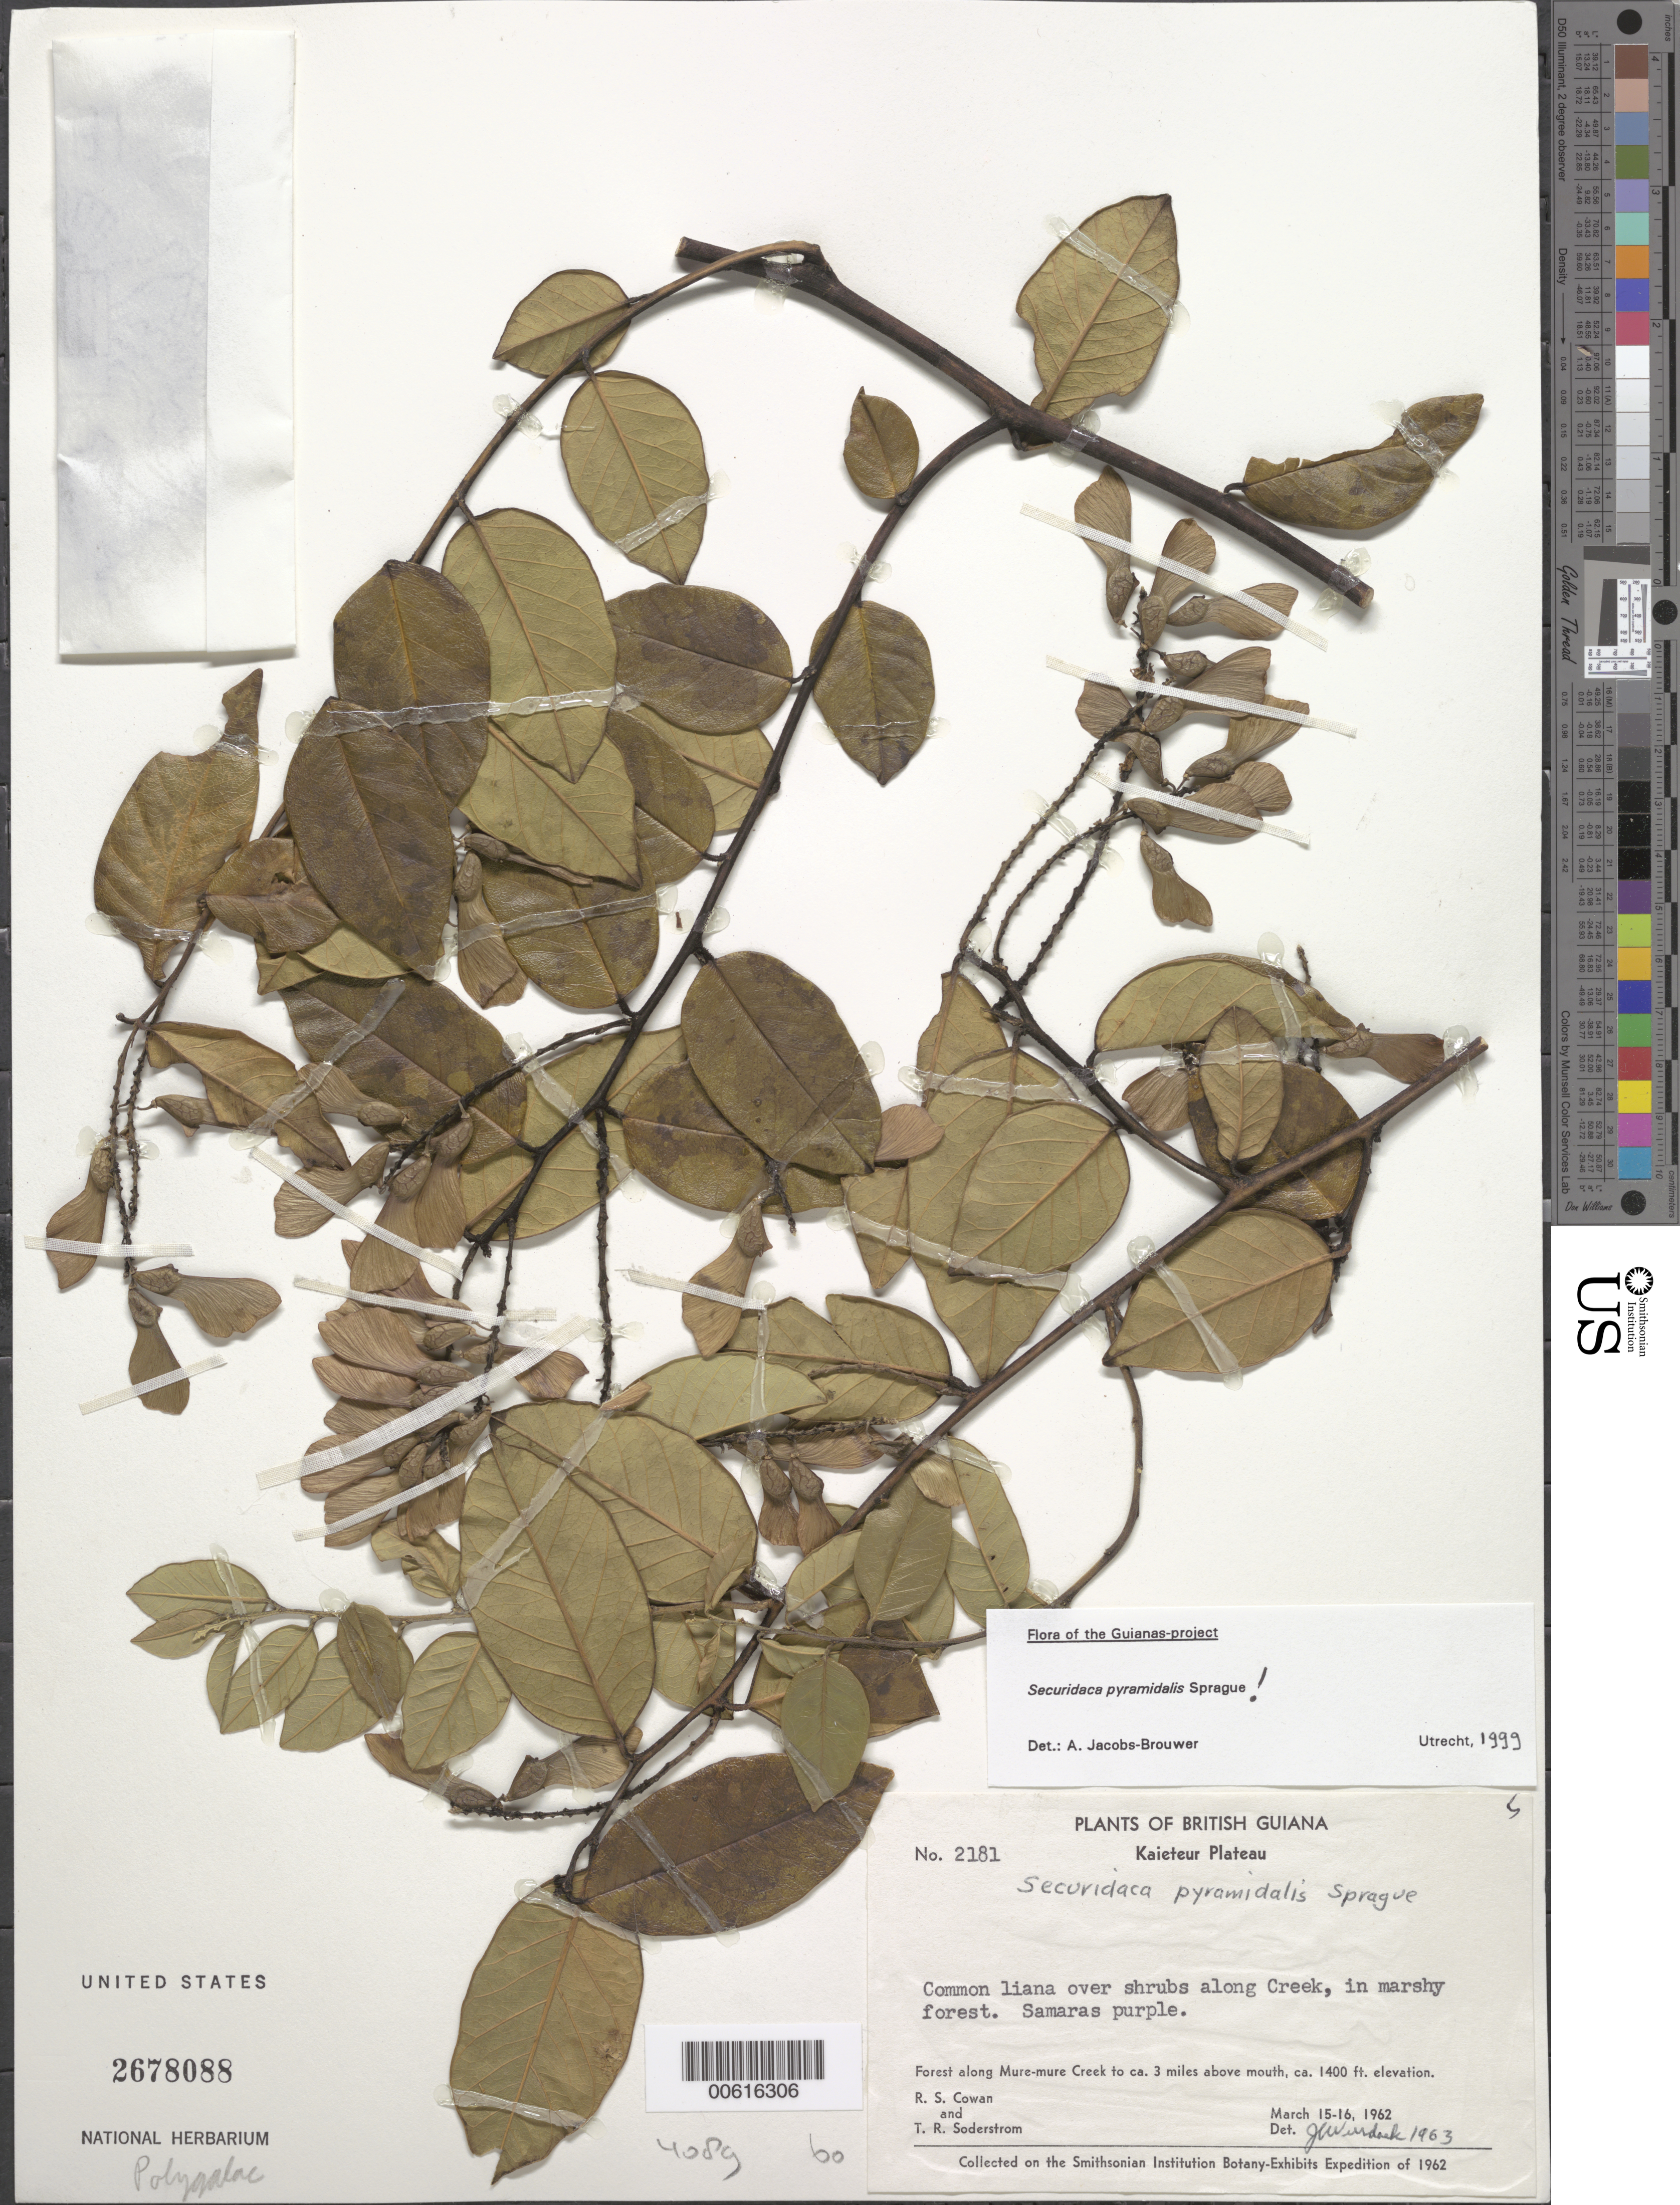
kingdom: Plantae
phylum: Tracheophyta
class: Magnoliopsida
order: Fabales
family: Polygalaceae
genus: Securidaca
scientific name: Securidaca pyramidalis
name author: Sprague ex Sandwith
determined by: Jacobs-Brouwer, A.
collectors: R. S. Cowan & T. R. Soderstrom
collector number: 2181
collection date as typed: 15-Mar-62 to 16-Mar-62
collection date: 1962-03-15/1962-03-16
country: Guyana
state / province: Potaro-Siparuni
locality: Kaieteur Plateau, Mure-mure Creek to ca. 3 mi. above mouth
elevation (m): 427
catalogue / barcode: US 2678088